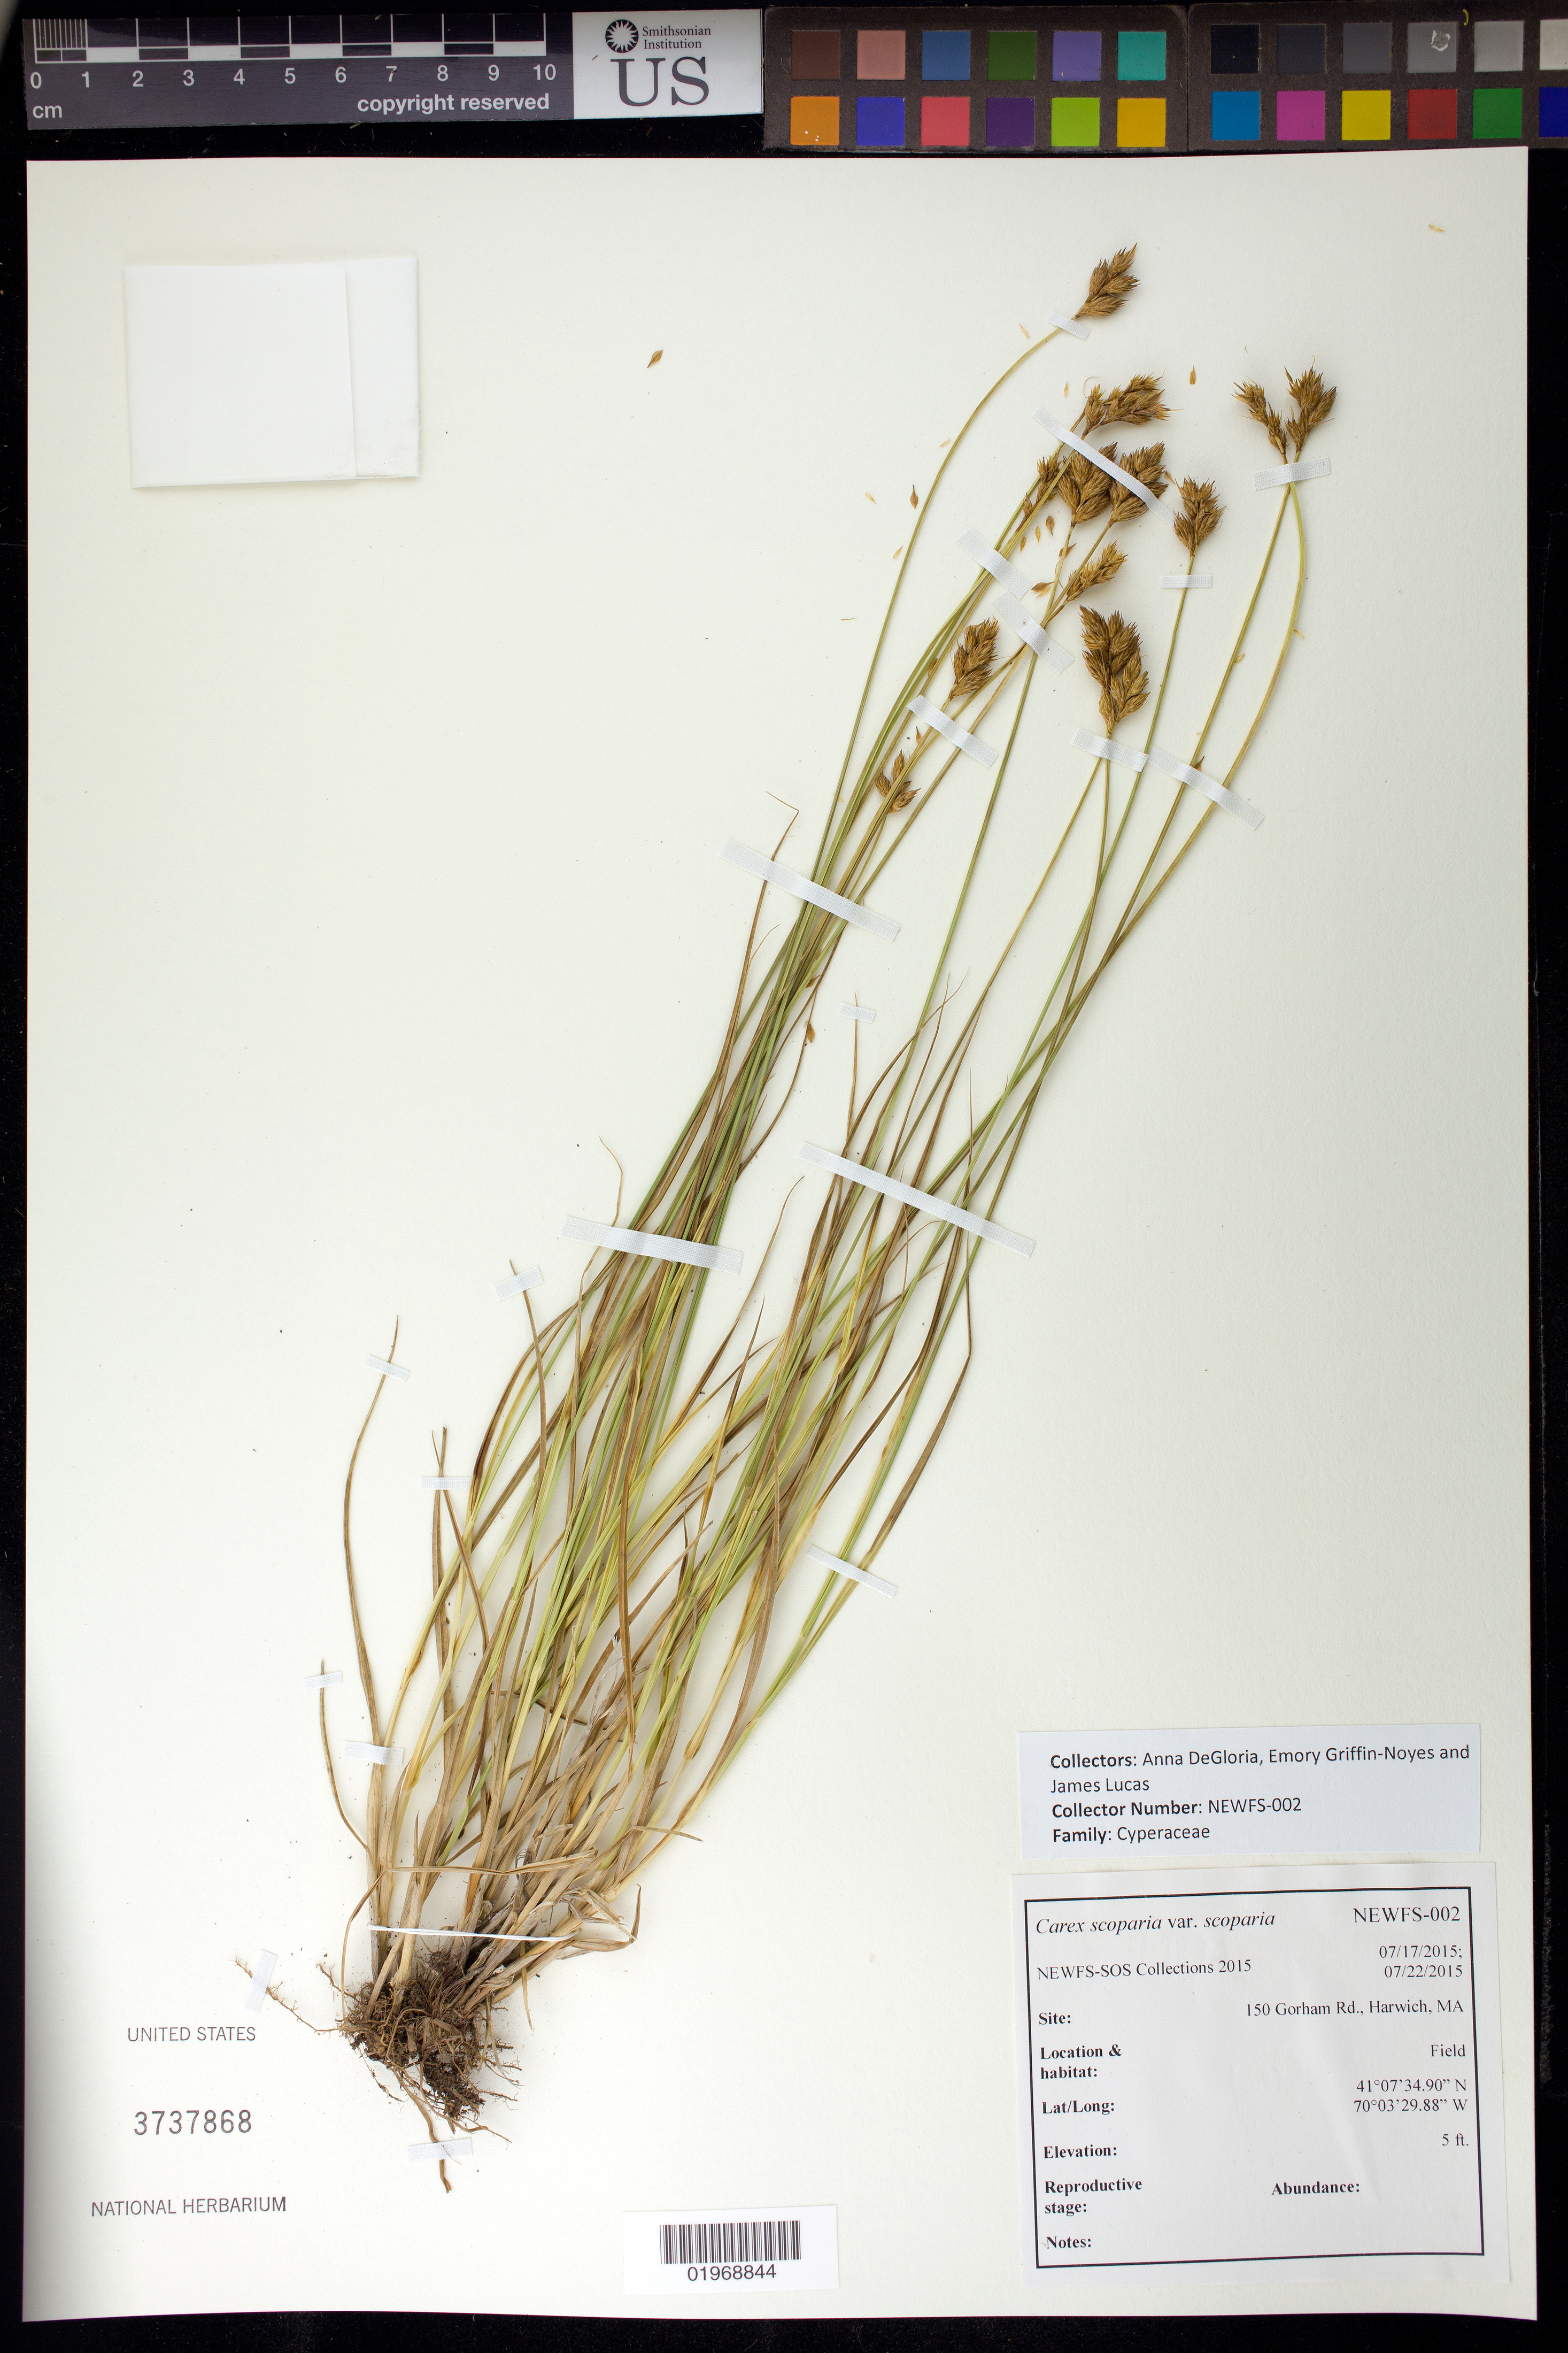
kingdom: Plantae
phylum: Tracheophyta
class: Liliopsida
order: Poales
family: Cyperaceae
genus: Carex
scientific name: Carex scoparia var. scoparia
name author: Schkuhr ex Willd.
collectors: A. DeGloria, E. Griffin-Noyes & J. Lucas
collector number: NEWFS-002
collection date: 2015-07-17/2015-07-22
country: United States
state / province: Massachusetts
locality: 150 Gorham Rd, Harwich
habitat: Field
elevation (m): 2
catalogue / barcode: US 3737868